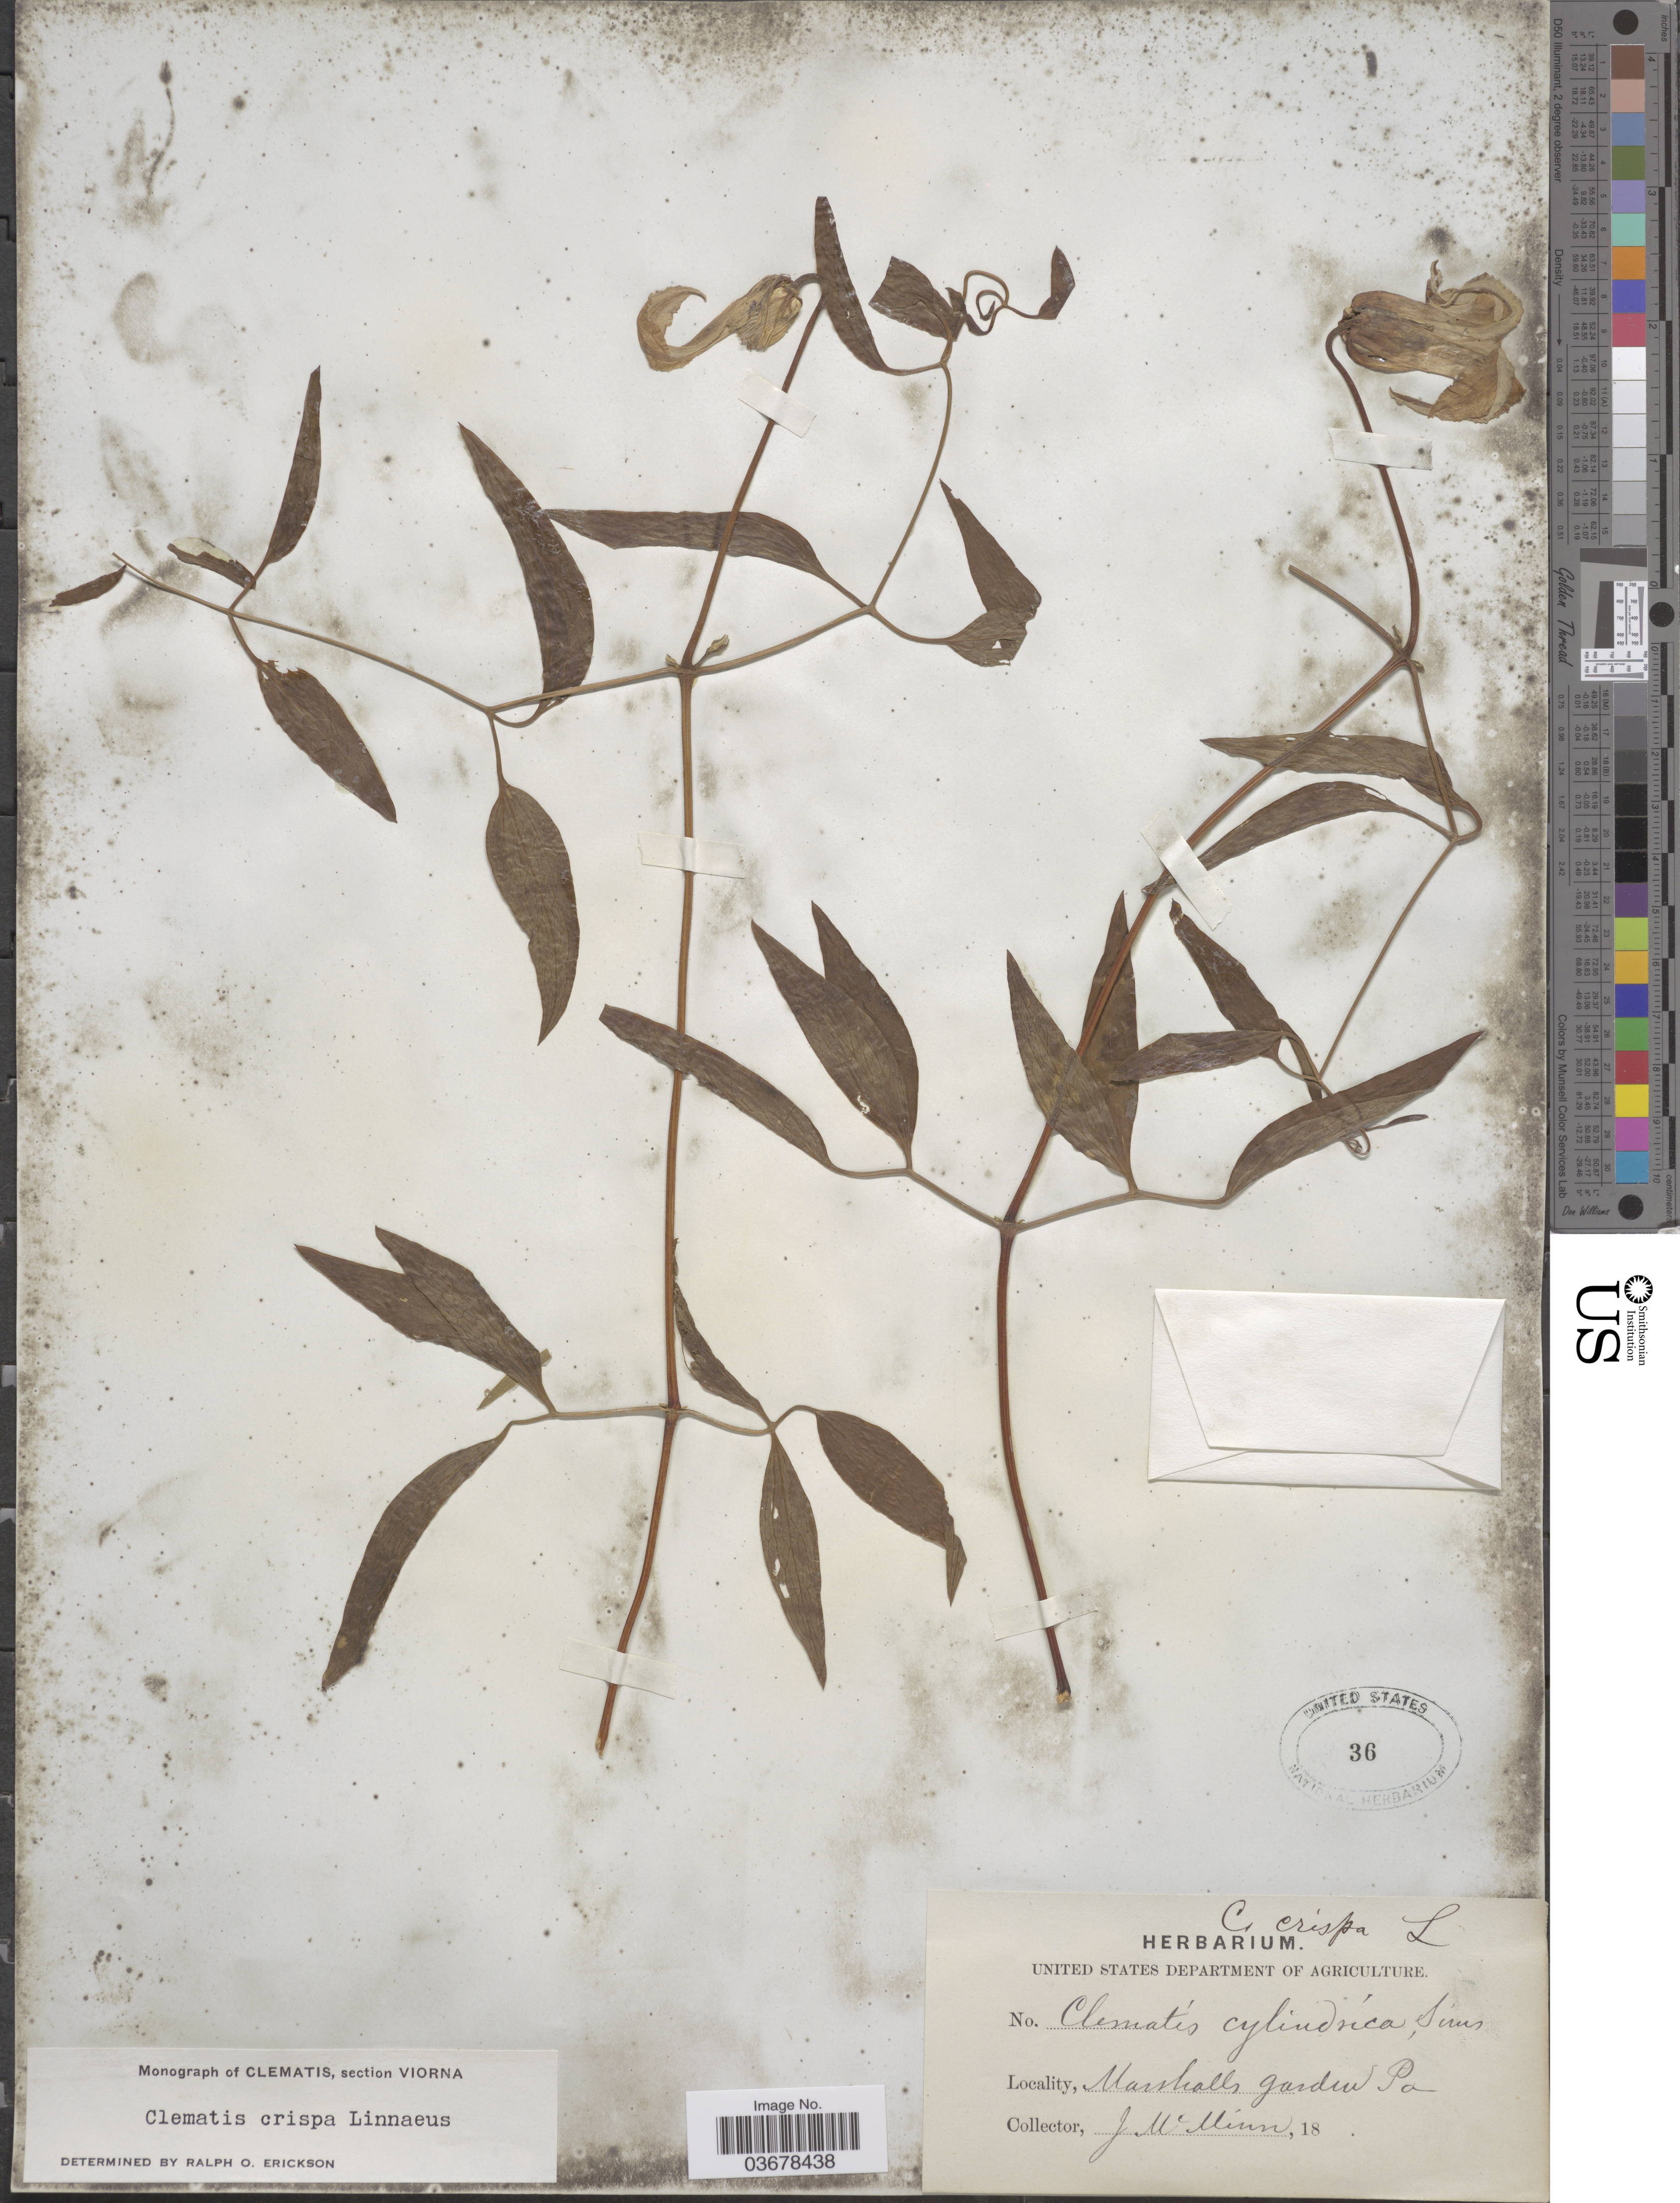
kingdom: Plantae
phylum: Tracheophyta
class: Magnoliopsida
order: Ranunculales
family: Ranunculaceae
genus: Clematis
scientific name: Clematis viorna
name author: L.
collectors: J. McMinn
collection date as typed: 18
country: United States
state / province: Pennsylvania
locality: Marshalls Garden.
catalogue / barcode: US 36